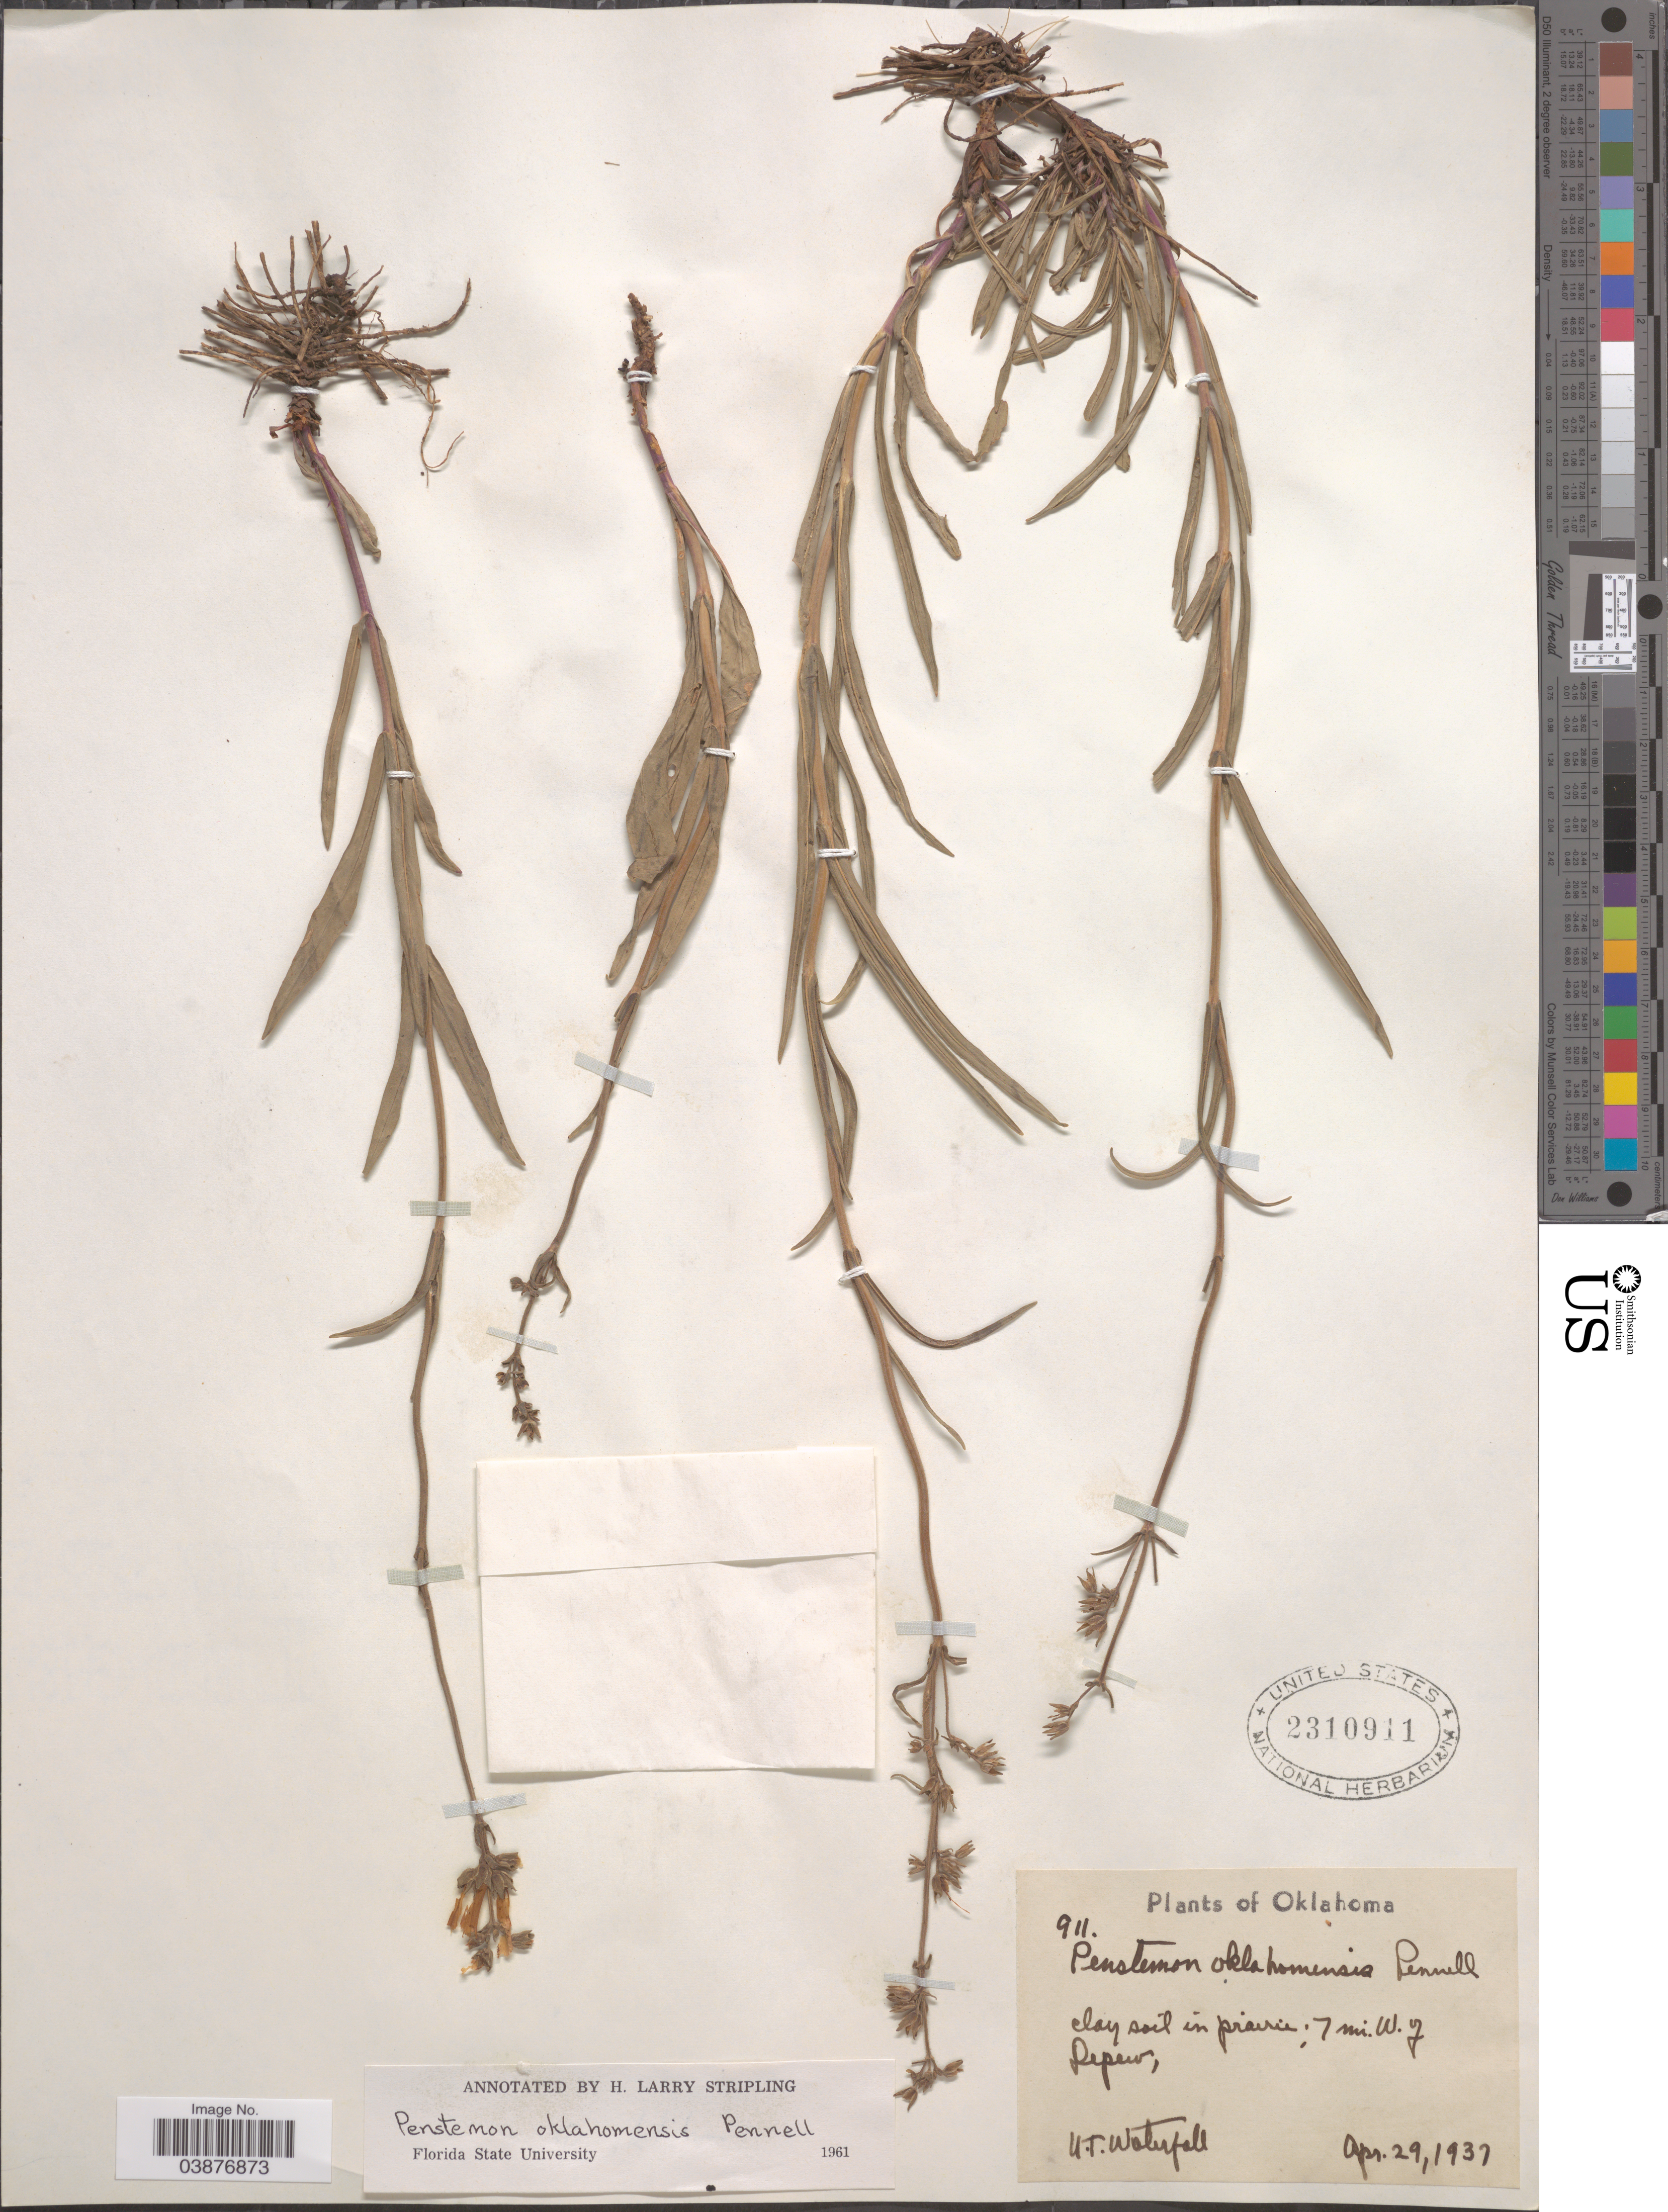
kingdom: Plantae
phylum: Tracheophyta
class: Magnoliopsida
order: Lamiales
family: Plantaginaceae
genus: Penstemon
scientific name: Penstemon oklahomensis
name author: Pennell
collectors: U. T. Waterfall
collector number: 911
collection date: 1937-04-29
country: United States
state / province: Oklahoma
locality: Clay soil in prairie; 7 mi. W. of Depew.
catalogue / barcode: US 2310911